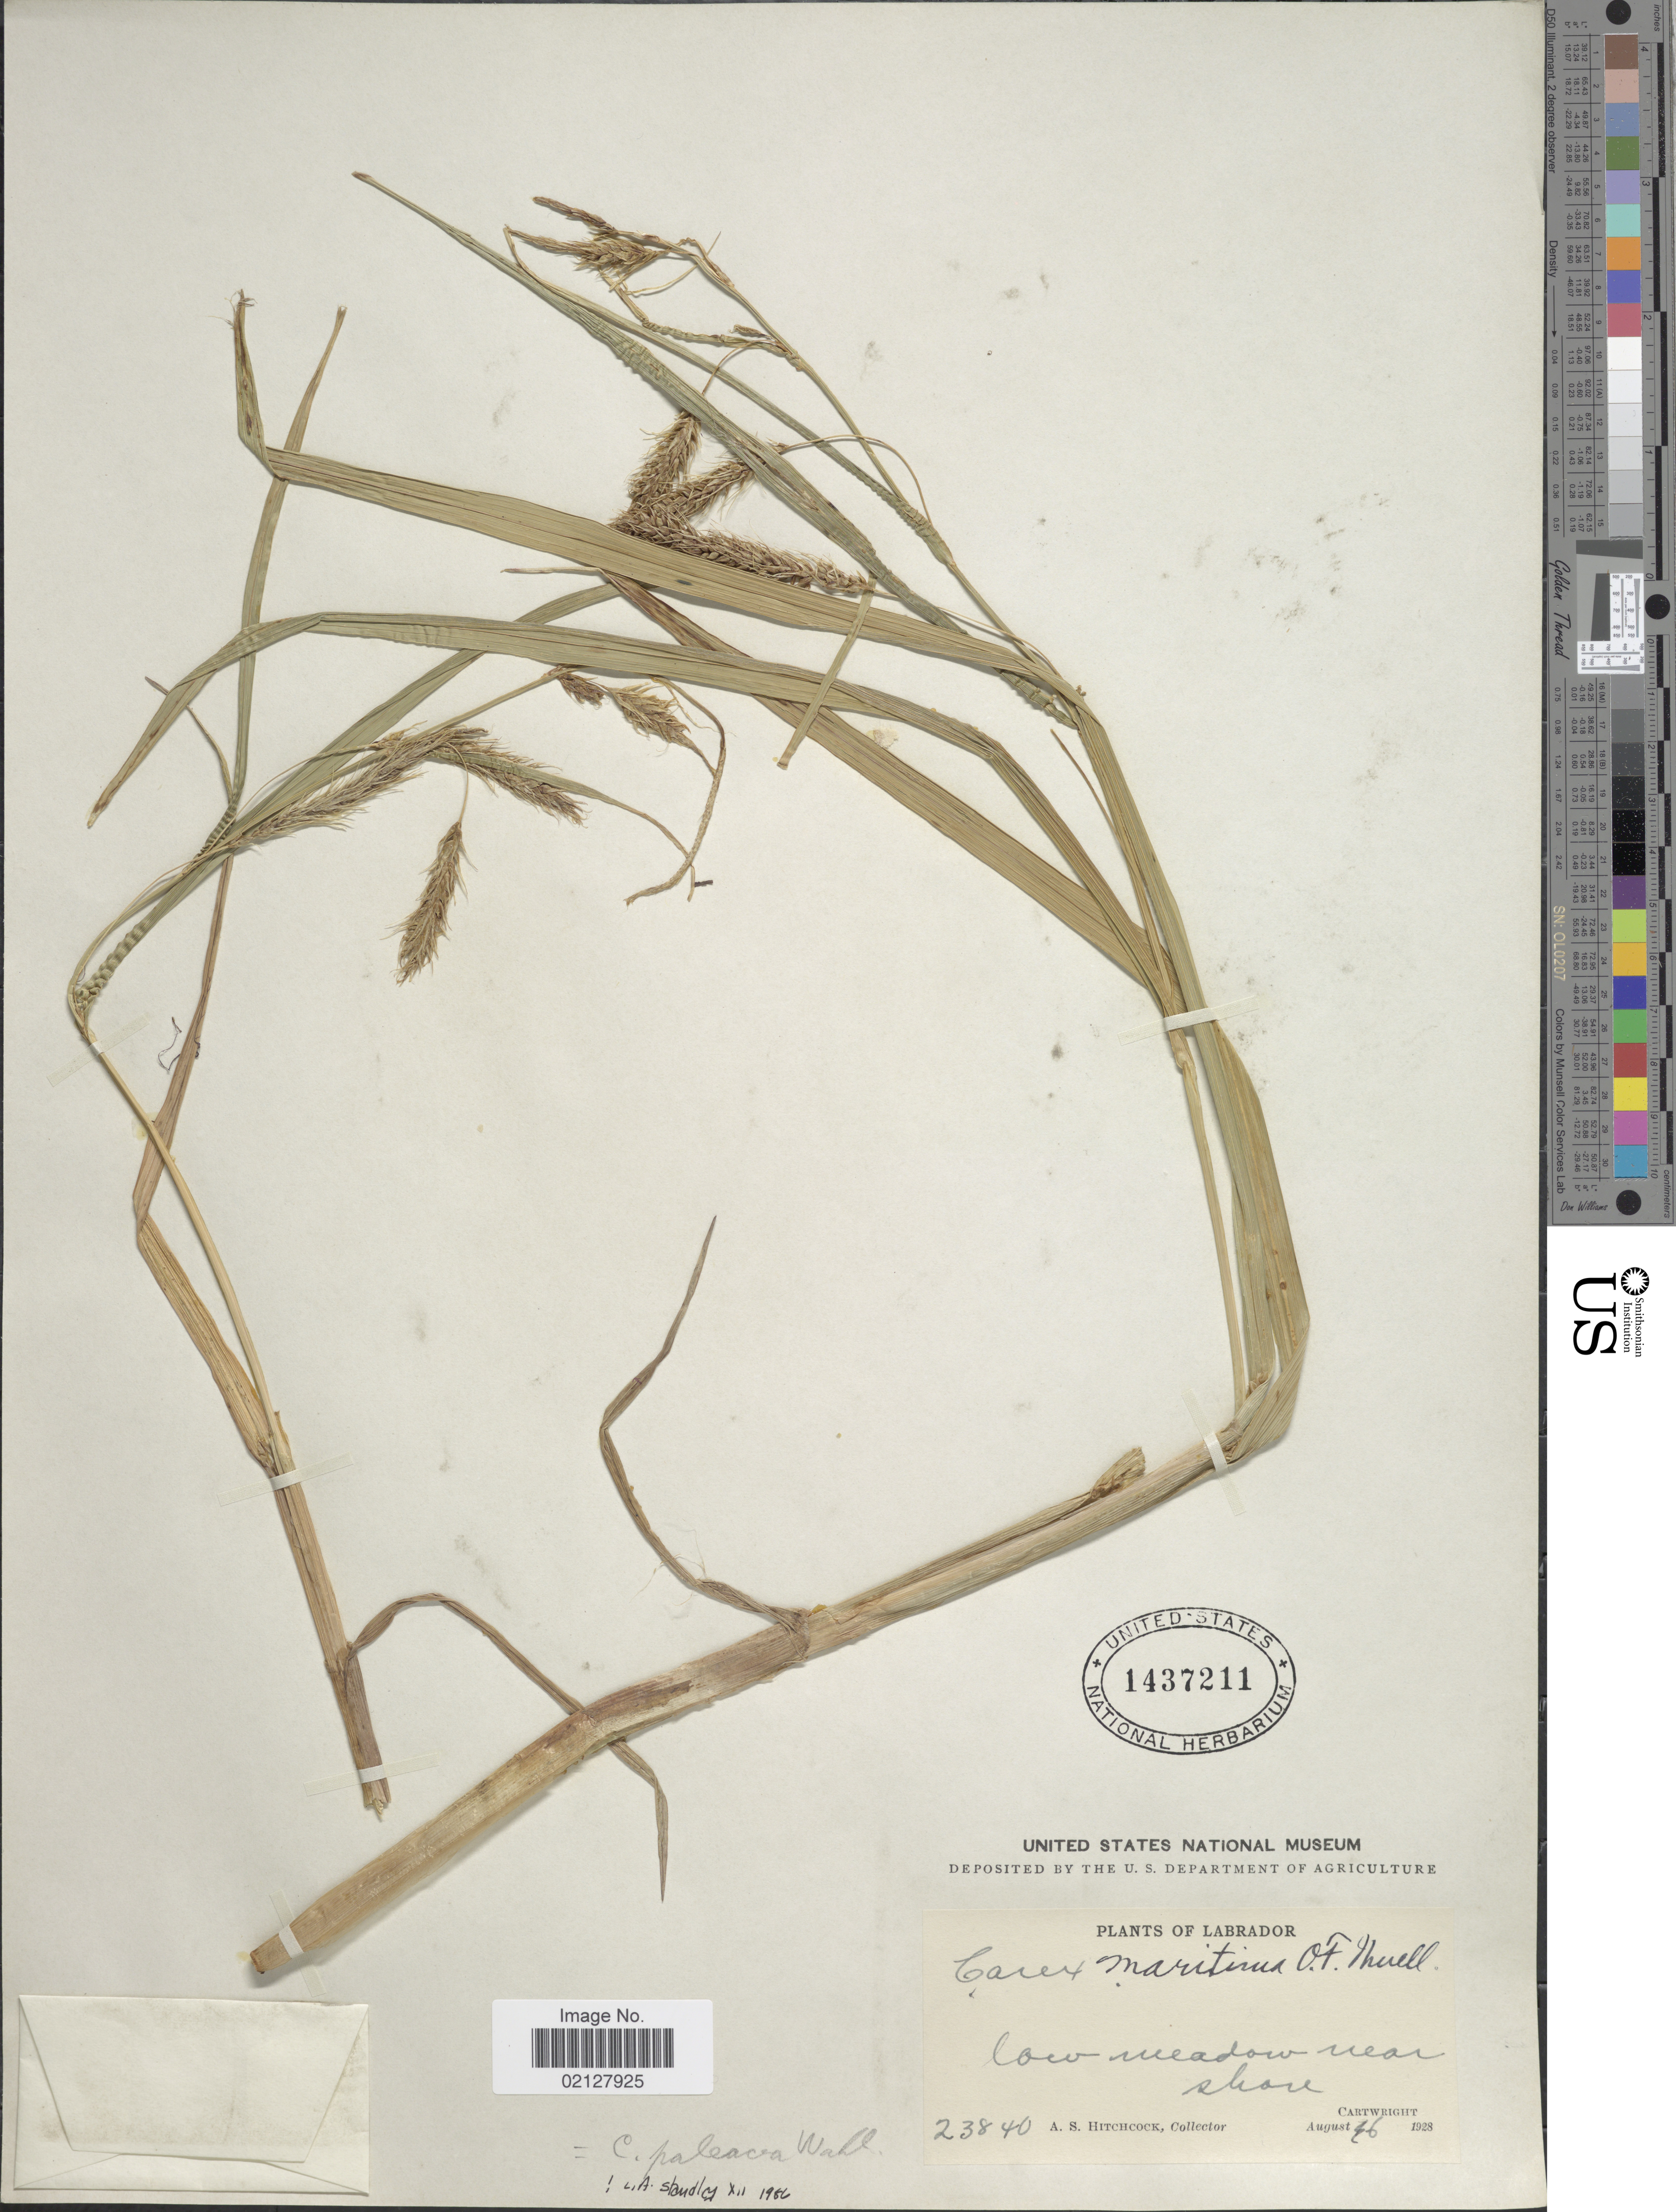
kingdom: Plantae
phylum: Tracheophyta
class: Liliopsida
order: Poales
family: Cyperaceae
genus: Carex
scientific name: Carex paleacea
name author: Schreb. ex Wahlenb.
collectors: A. S. Hitchcock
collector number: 23840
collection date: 1928-08-06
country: Canada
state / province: Newfoundland and Labrador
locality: Labrador. Low meadow near shore, Cartwright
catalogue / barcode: US 1437211